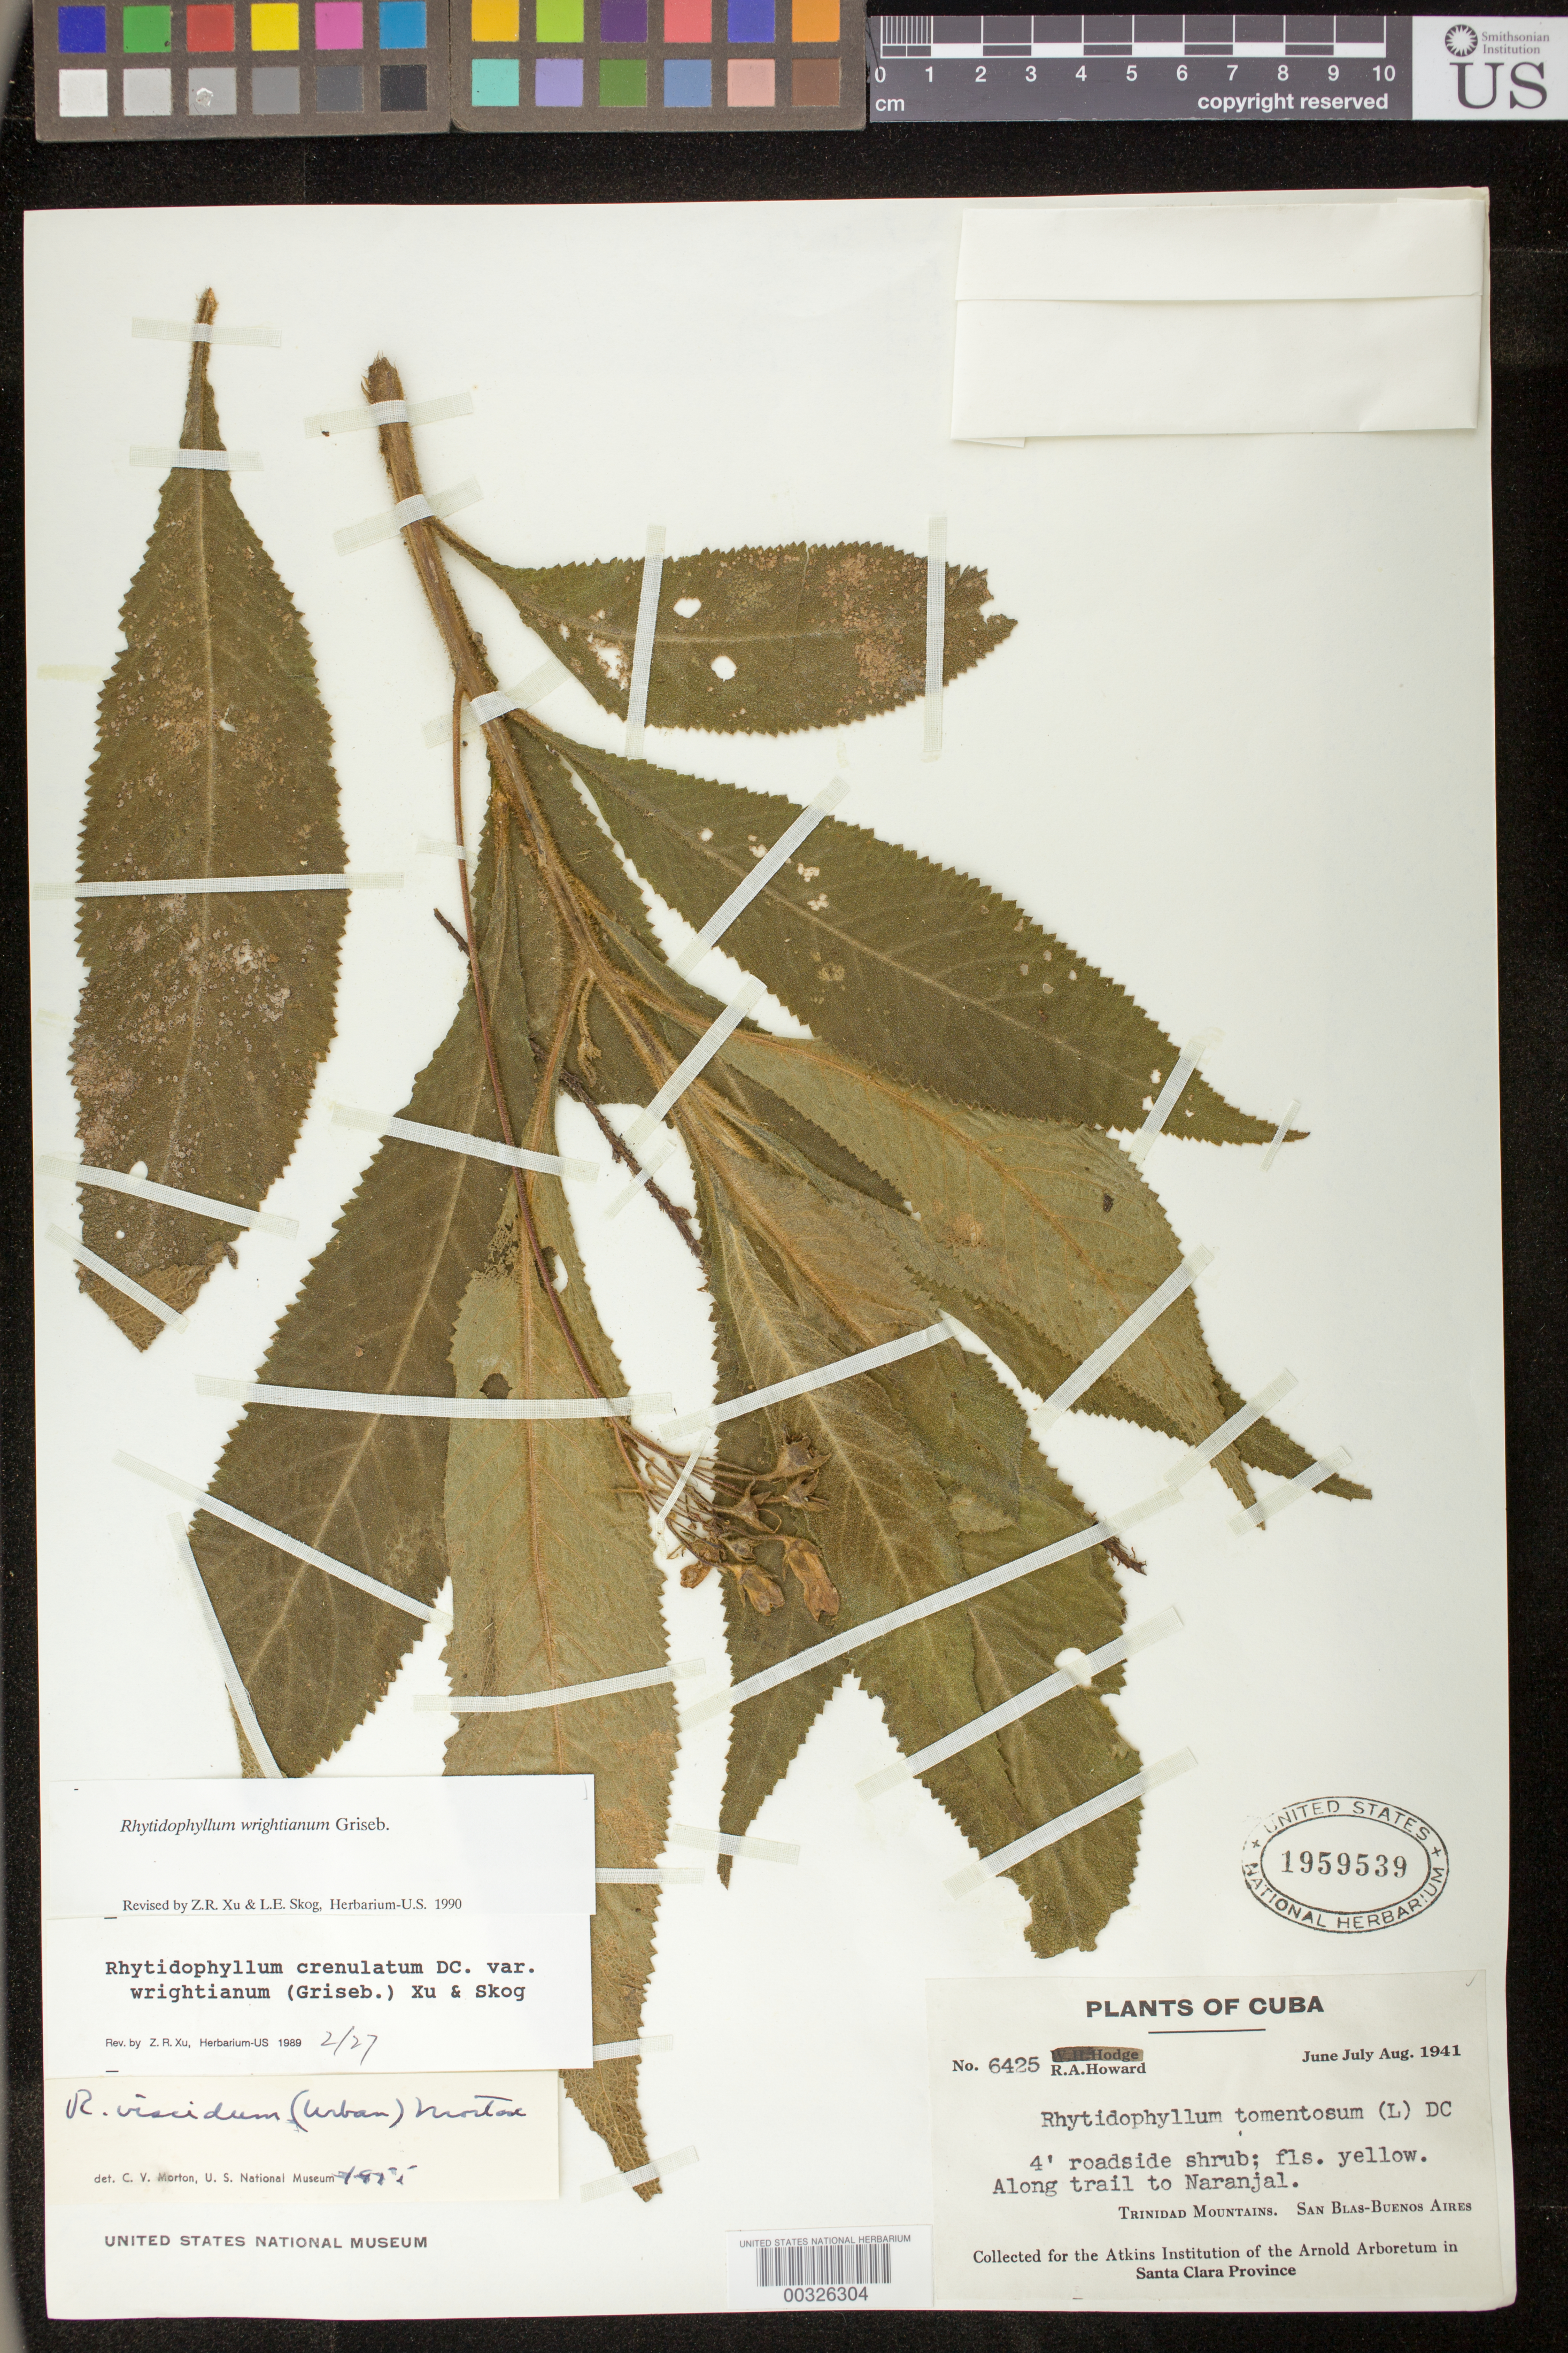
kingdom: Plantae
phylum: Tracheophyta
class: Magnoliopsida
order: Lamiales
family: Gesneriaceae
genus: Rhytidophyllum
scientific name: Rhytidophyllum wrightianum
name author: Griseb.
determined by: Skog, Laurence E.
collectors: R. A. Howard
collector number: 6425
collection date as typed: Jun-Aug 1941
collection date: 1941-06/1941-08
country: Cuba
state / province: Las Villas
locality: Santa Clara, Trinidad Mountains, San Blas - Buenos Aires; along trail to Naranjal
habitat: Roadside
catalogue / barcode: US 1959539